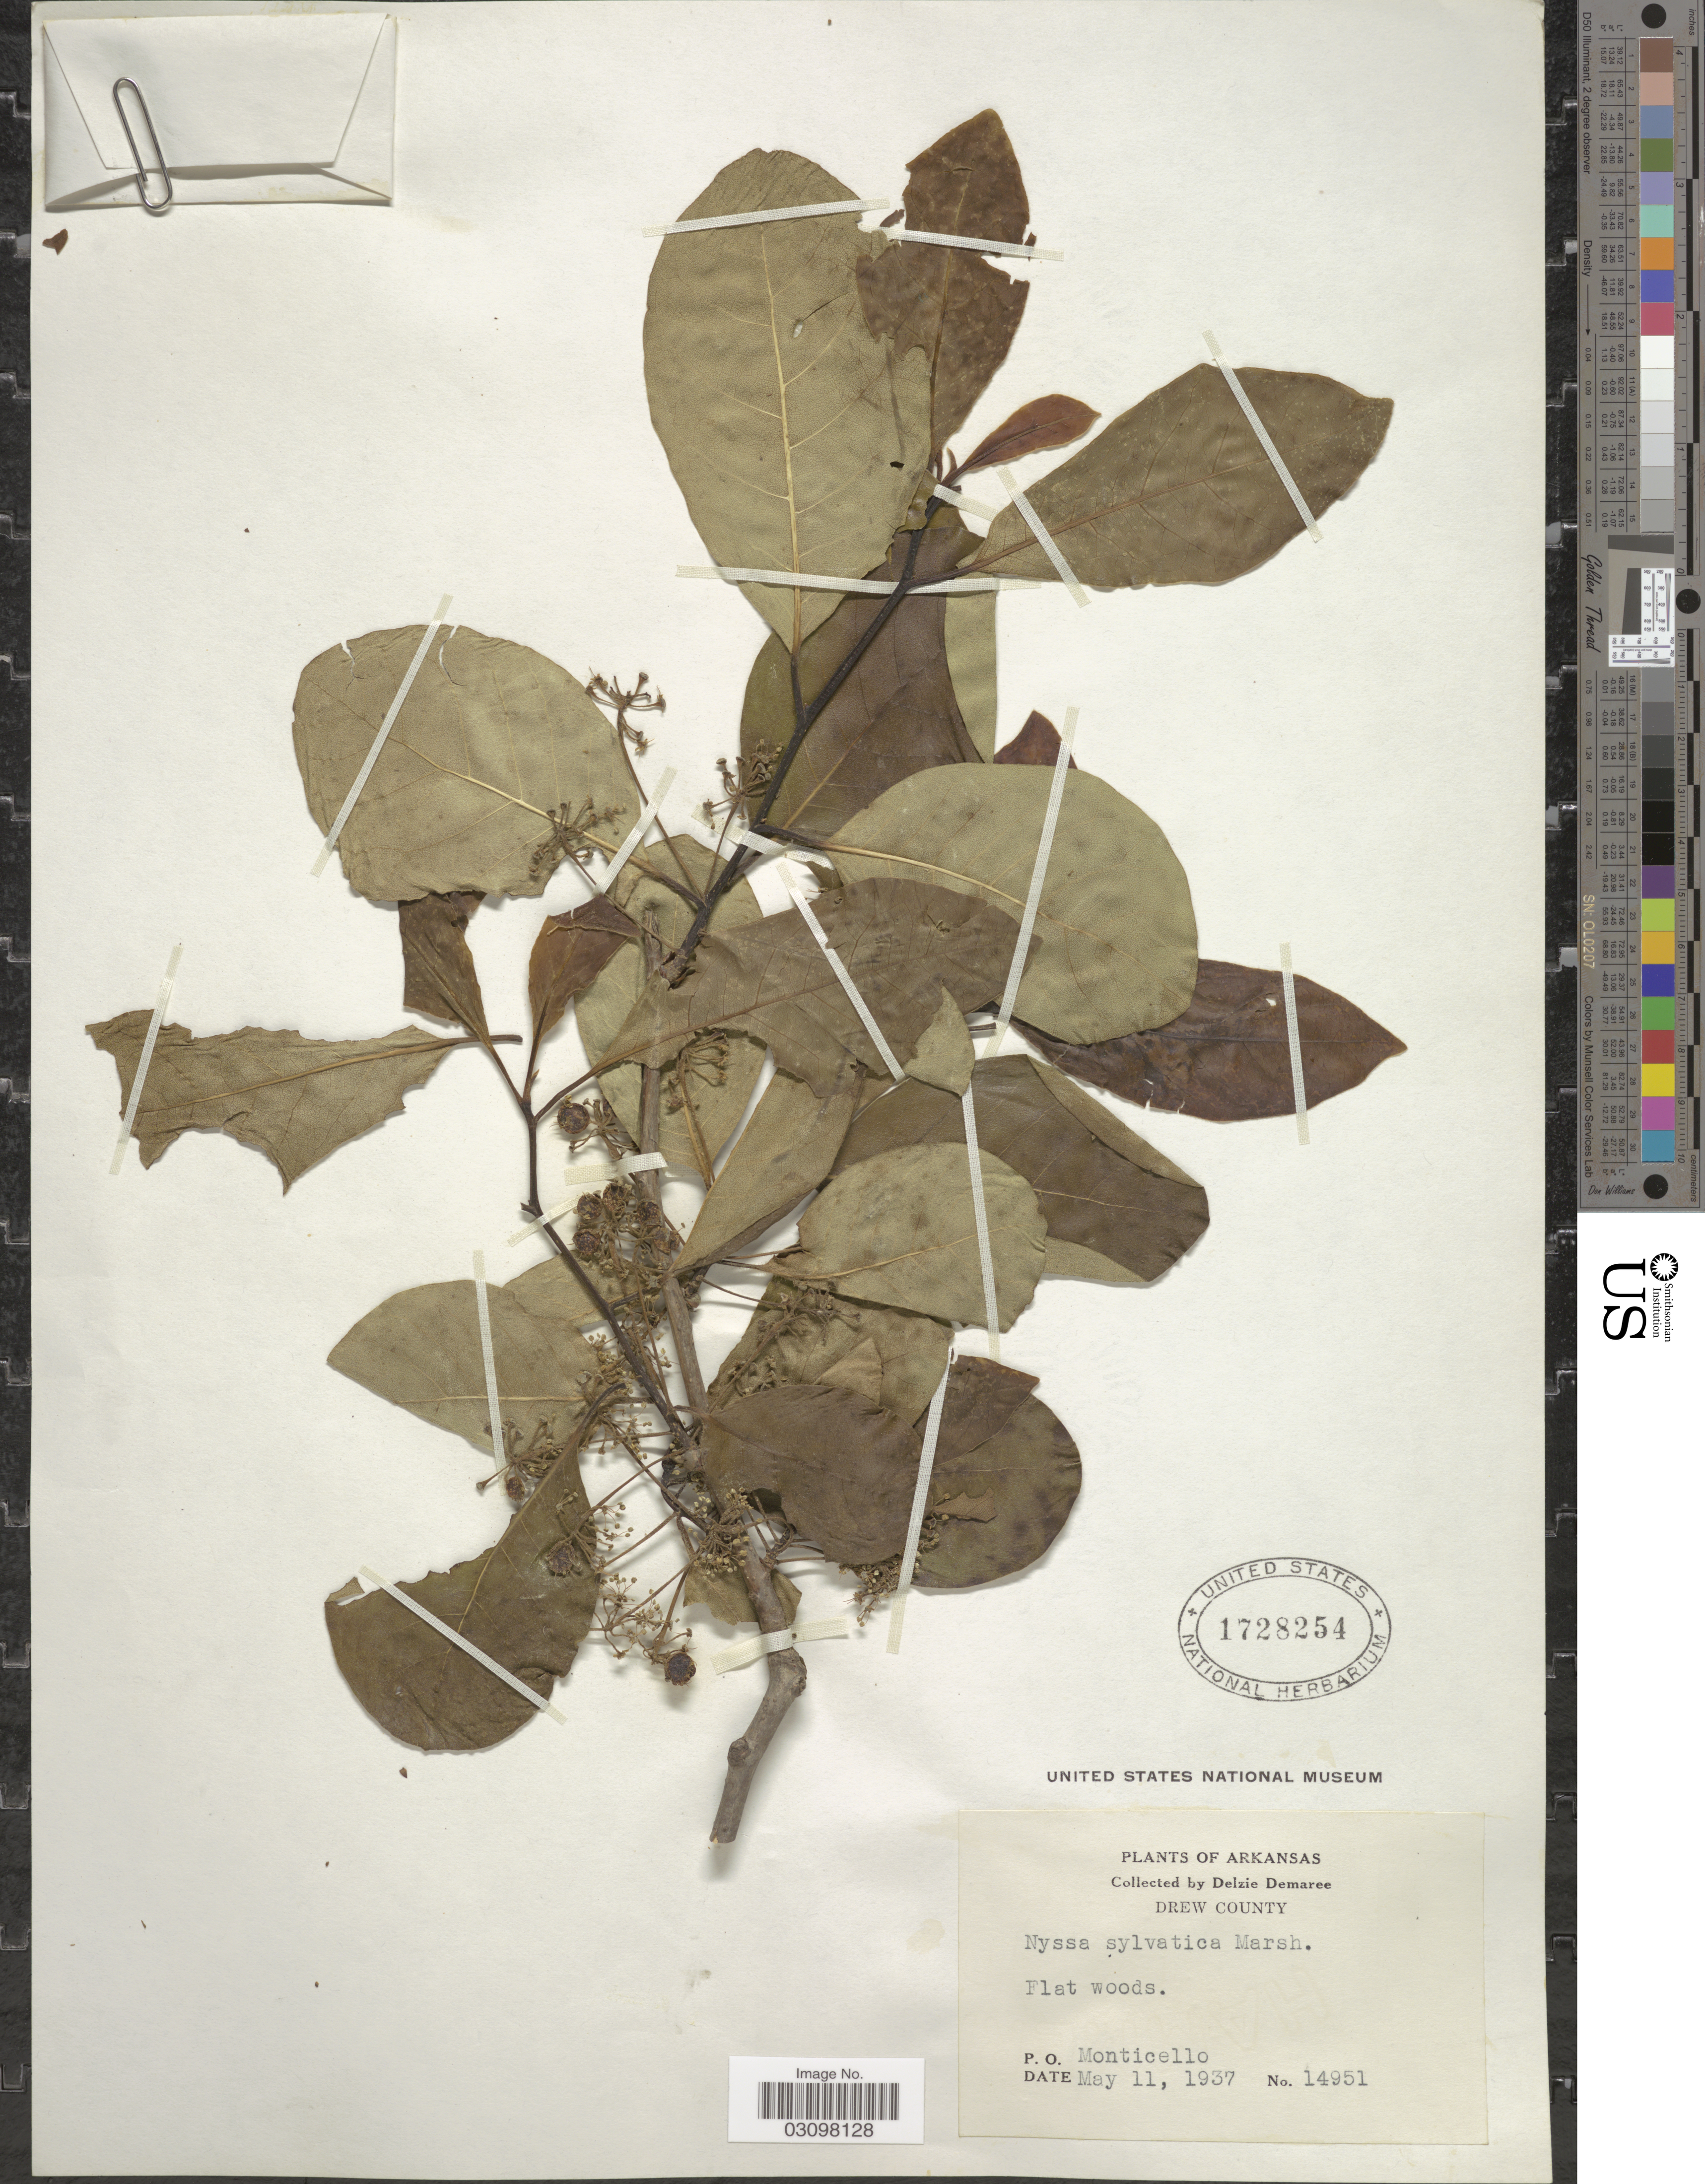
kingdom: Plantae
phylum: Tracheophyta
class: Magnoliopsida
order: Cornales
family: Nyssaceae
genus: Nyssa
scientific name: Nyssa sylvatica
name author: Marshall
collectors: D. Demaree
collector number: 14951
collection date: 1937-05-11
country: United States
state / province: Arkansas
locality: Drew County. P.O. Monticello.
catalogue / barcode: US 1728254